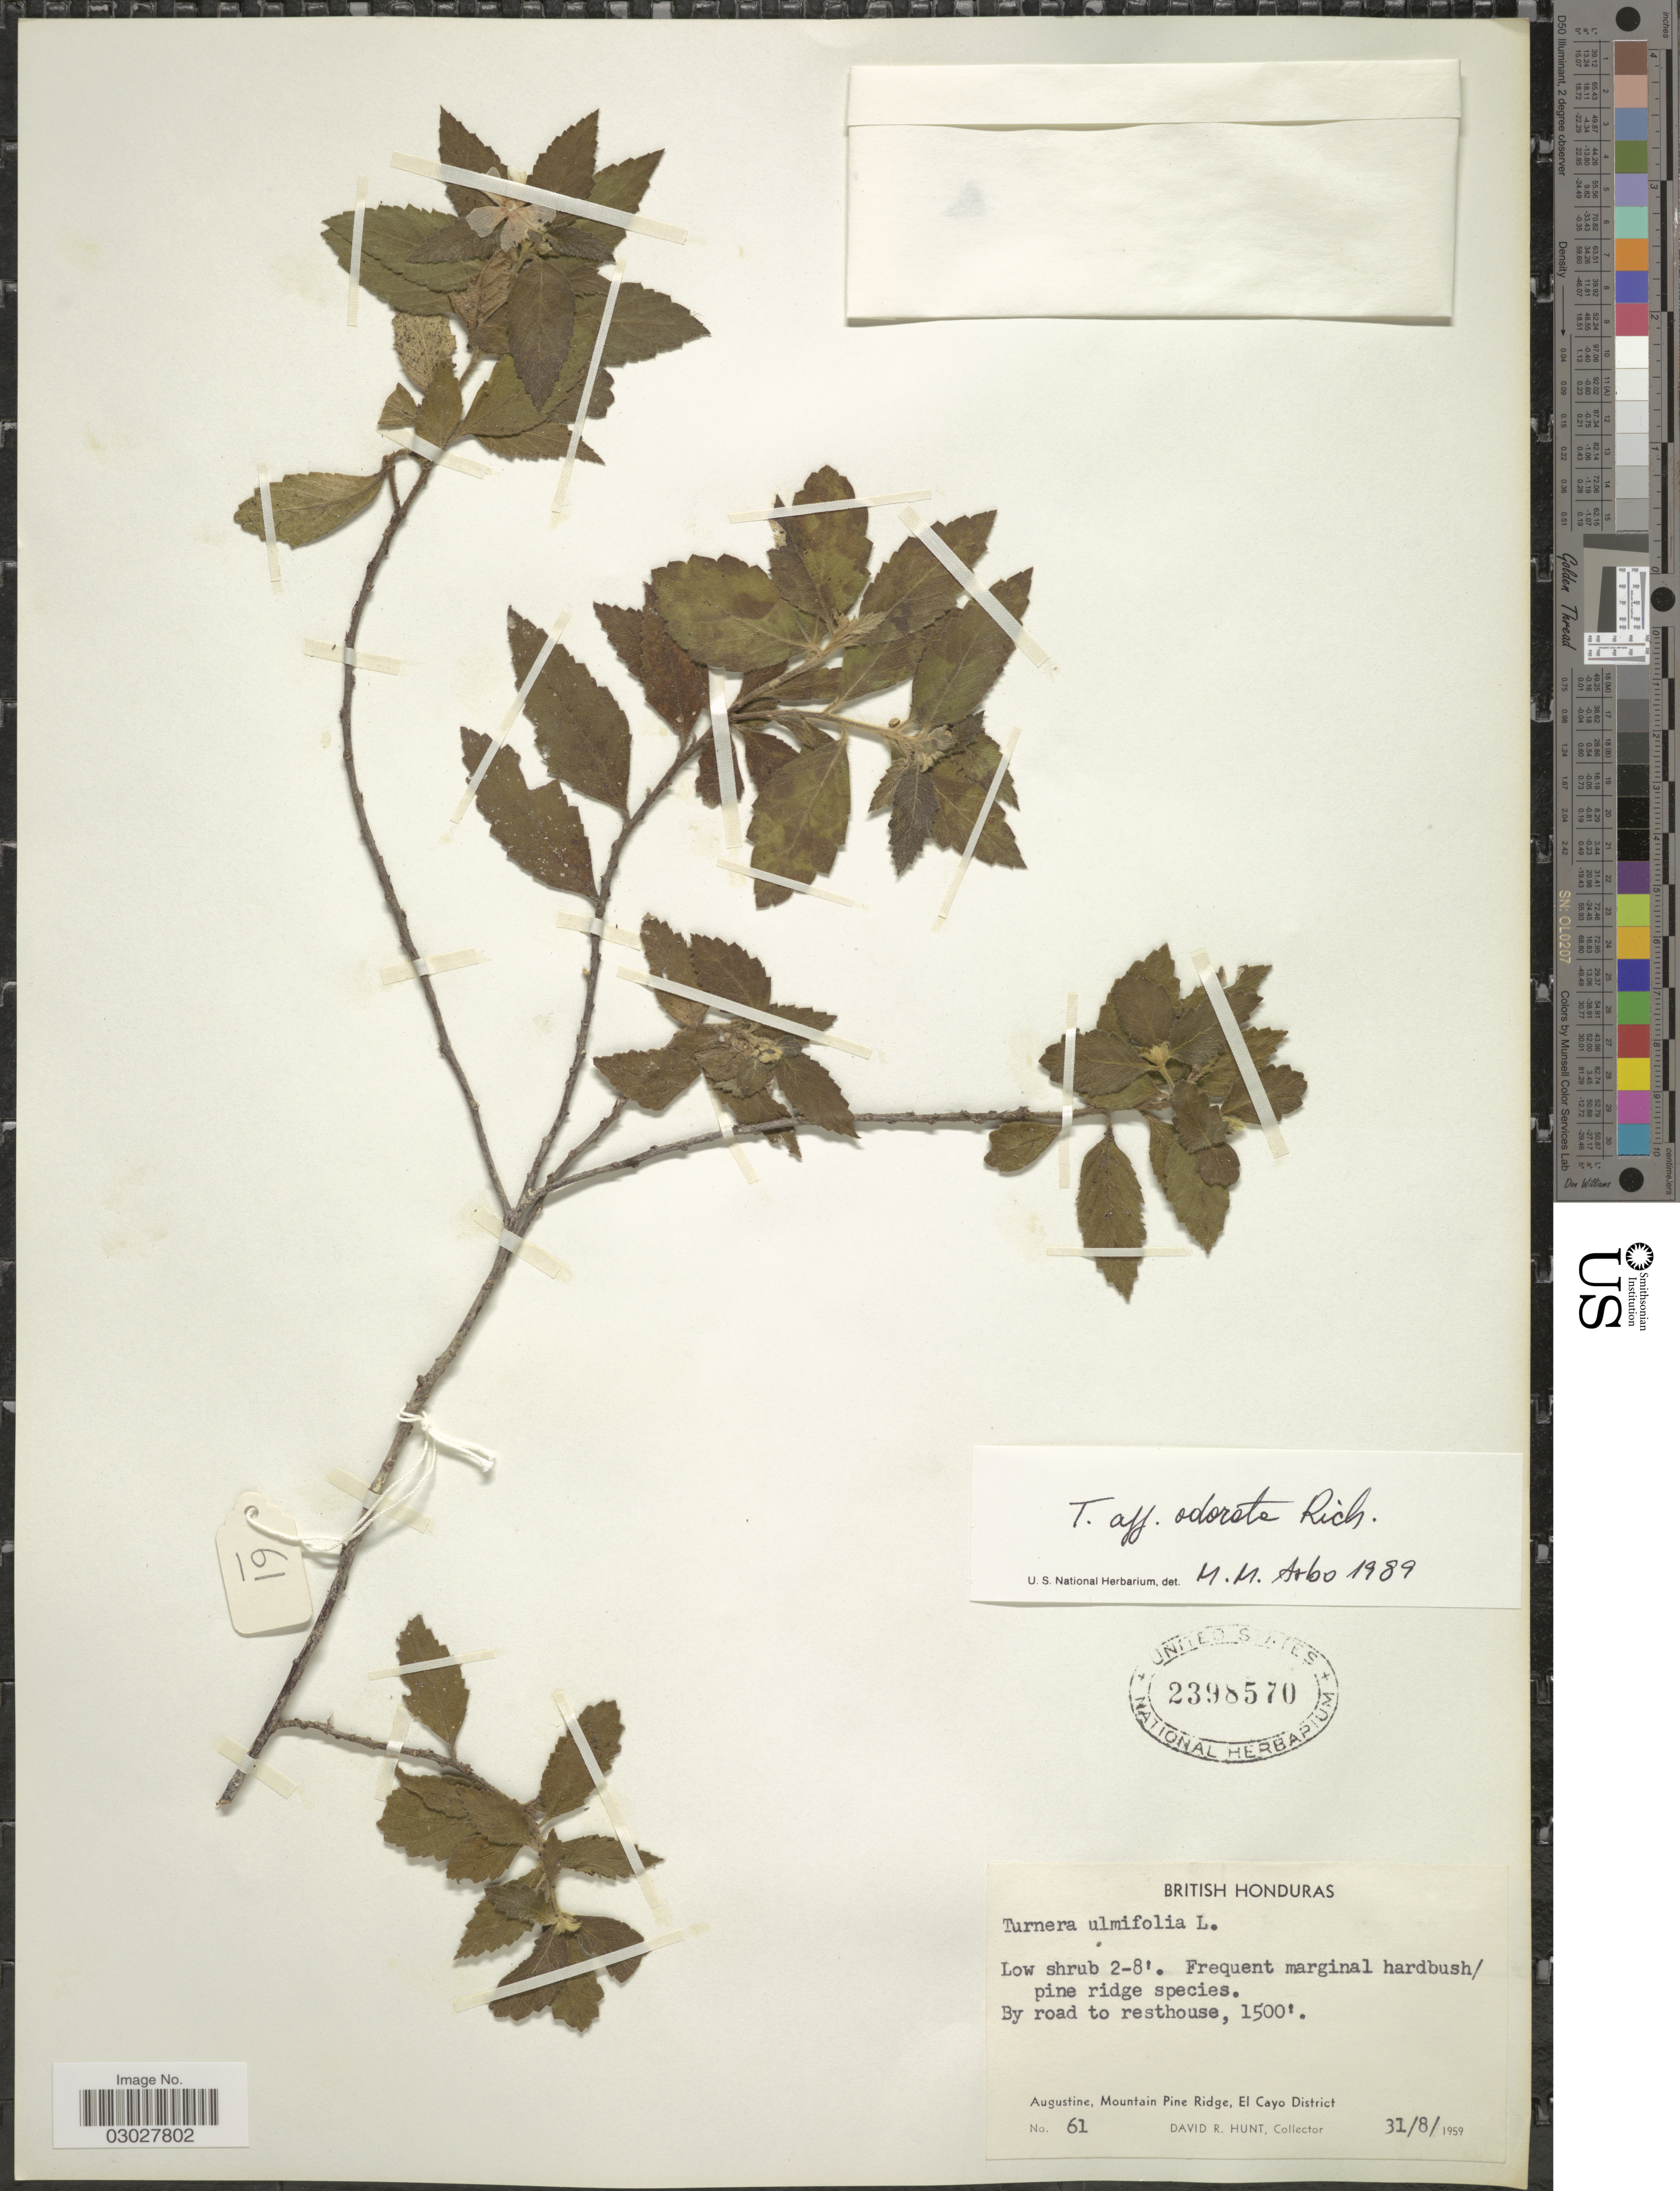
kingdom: Plantae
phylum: Tracheophyta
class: Magnoliopsida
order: Malpighiales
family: Turneraceae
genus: Turnera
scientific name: Turnera odorata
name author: Rich.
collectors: D. R. Hunt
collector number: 61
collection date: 1959-08-31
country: Belize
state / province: Cayo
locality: British Honduras. By road to resthouse. Augustine, Mountain Pine Ridge, El Cayo District.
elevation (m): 457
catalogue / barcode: US 2398570